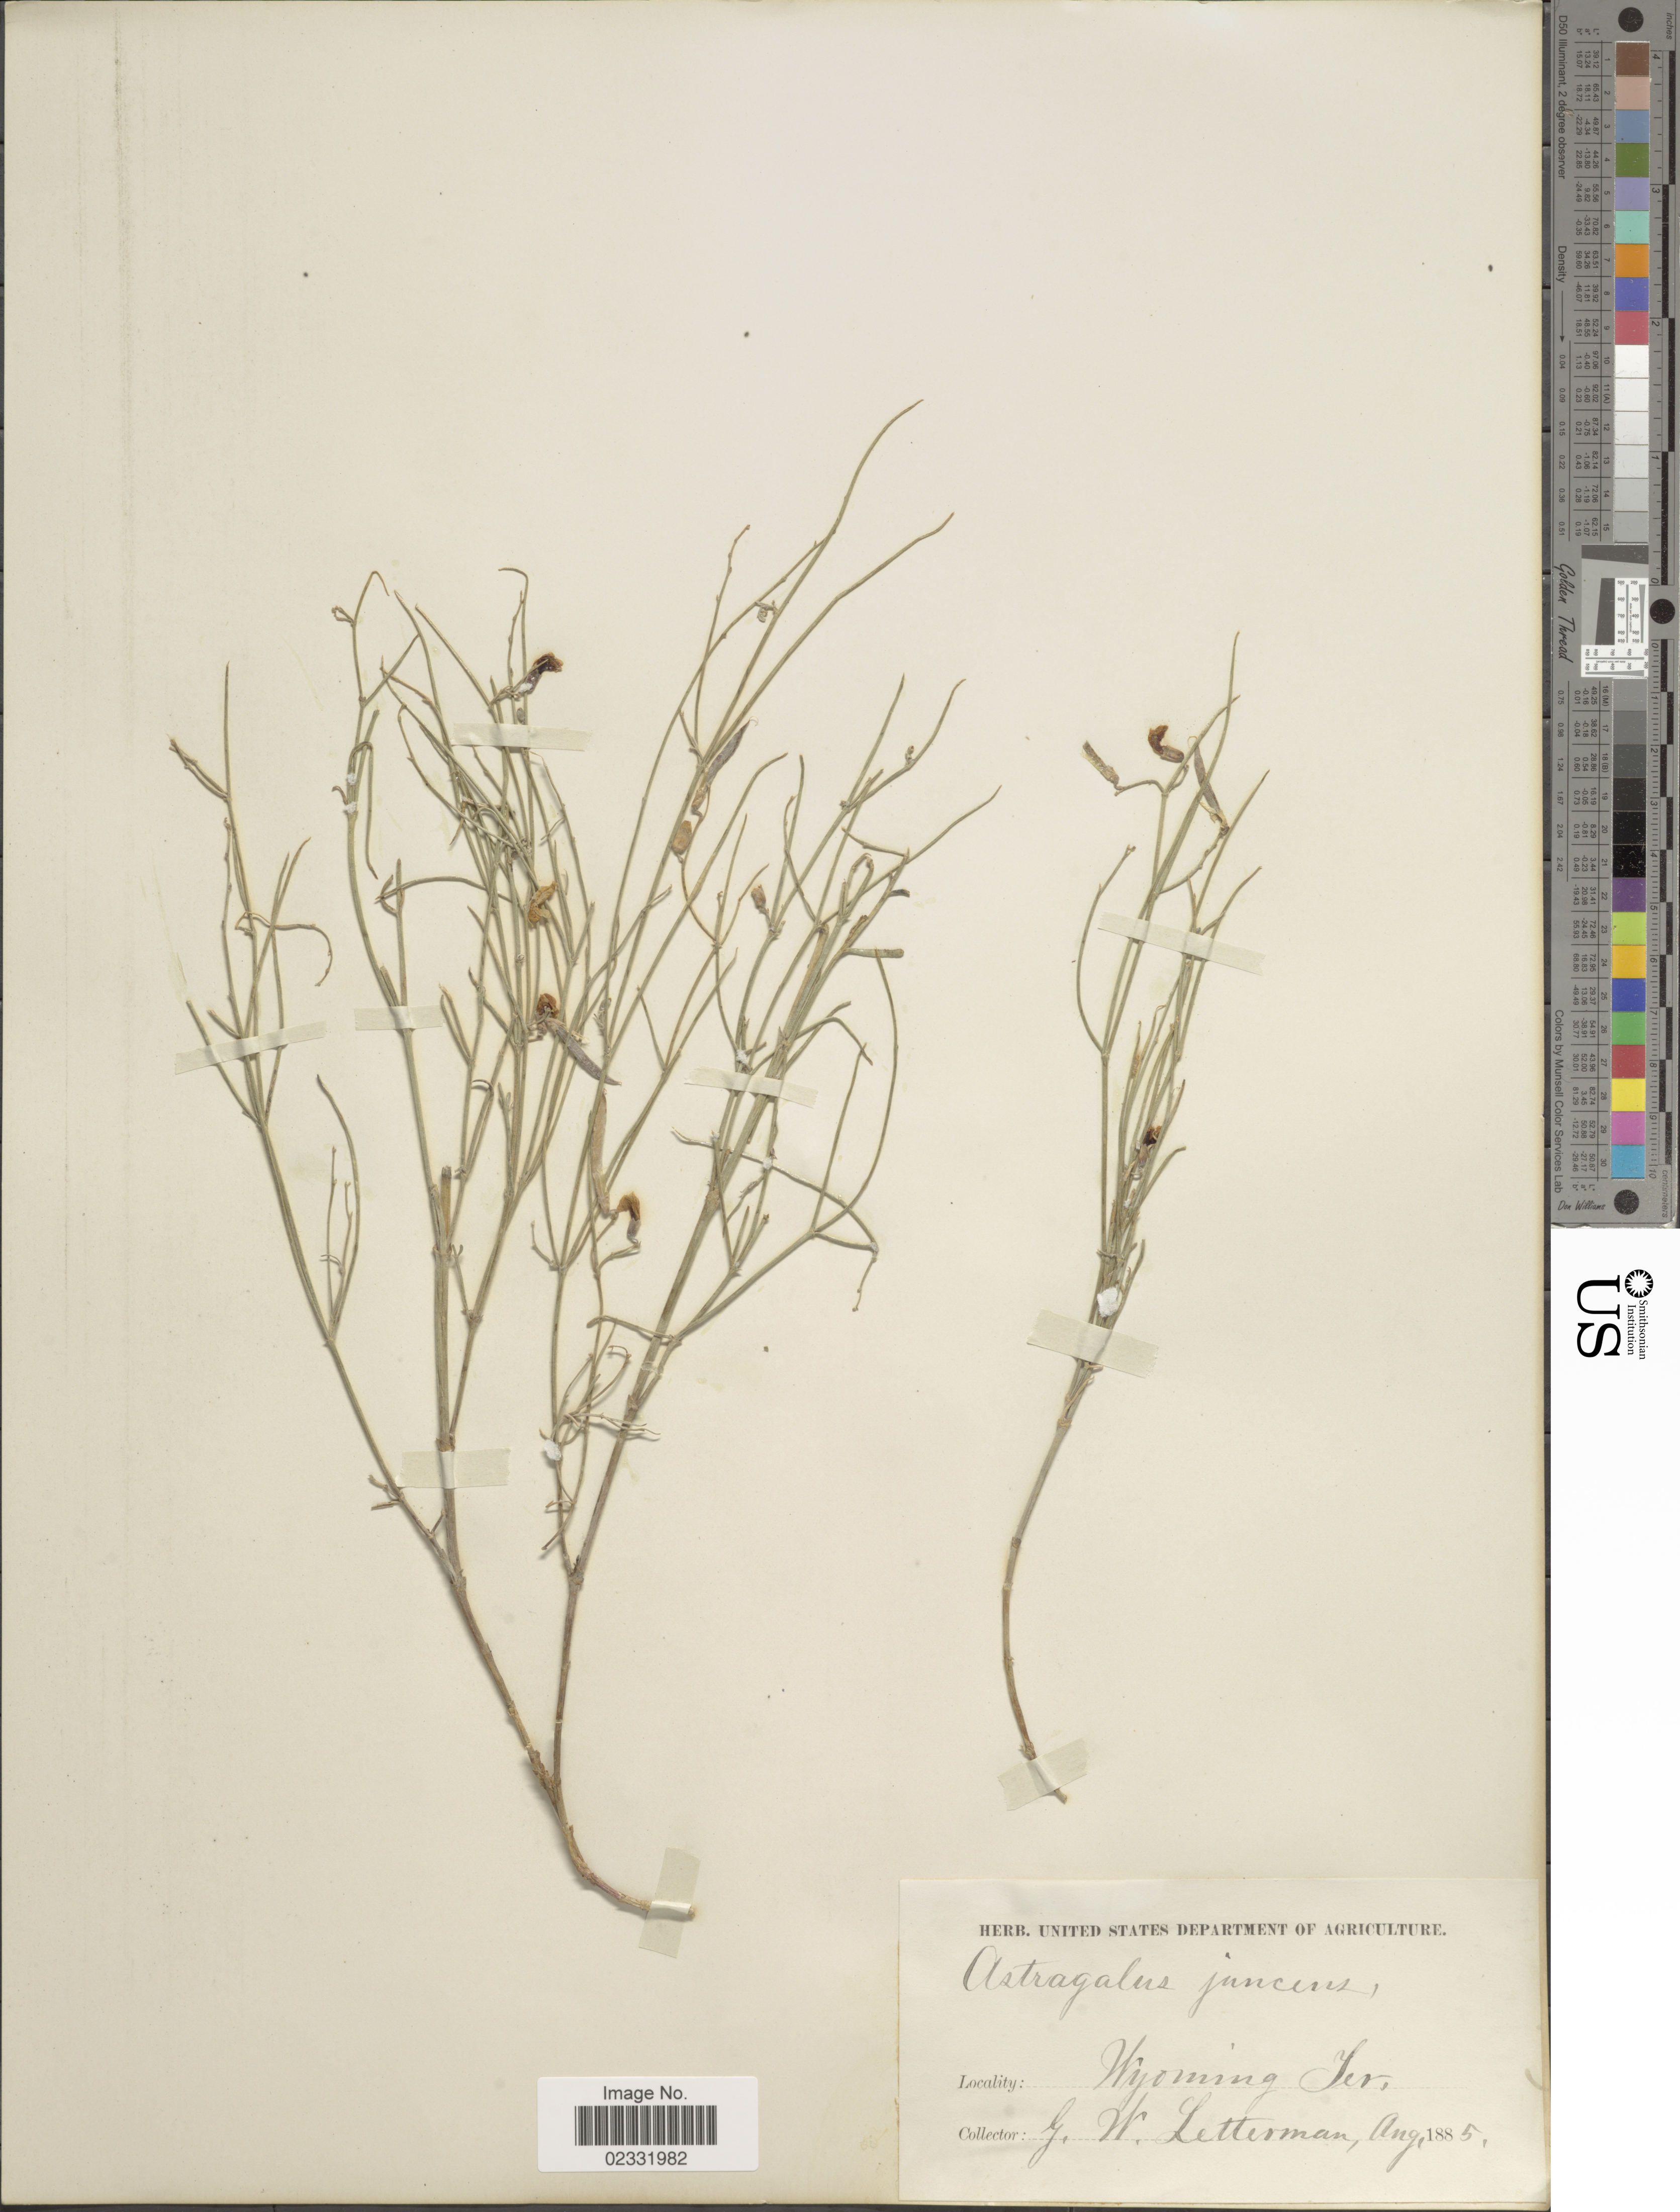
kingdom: Plantae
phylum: Tracheophyta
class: Magnoliopsida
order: Fabales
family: Fabaceae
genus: Astragalus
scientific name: Astragalus junceus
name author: Spreng. & Ledeb.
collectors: G. W. Letterman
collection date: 1885-08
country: United States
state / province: Wyoming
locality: Wyoming Ter.